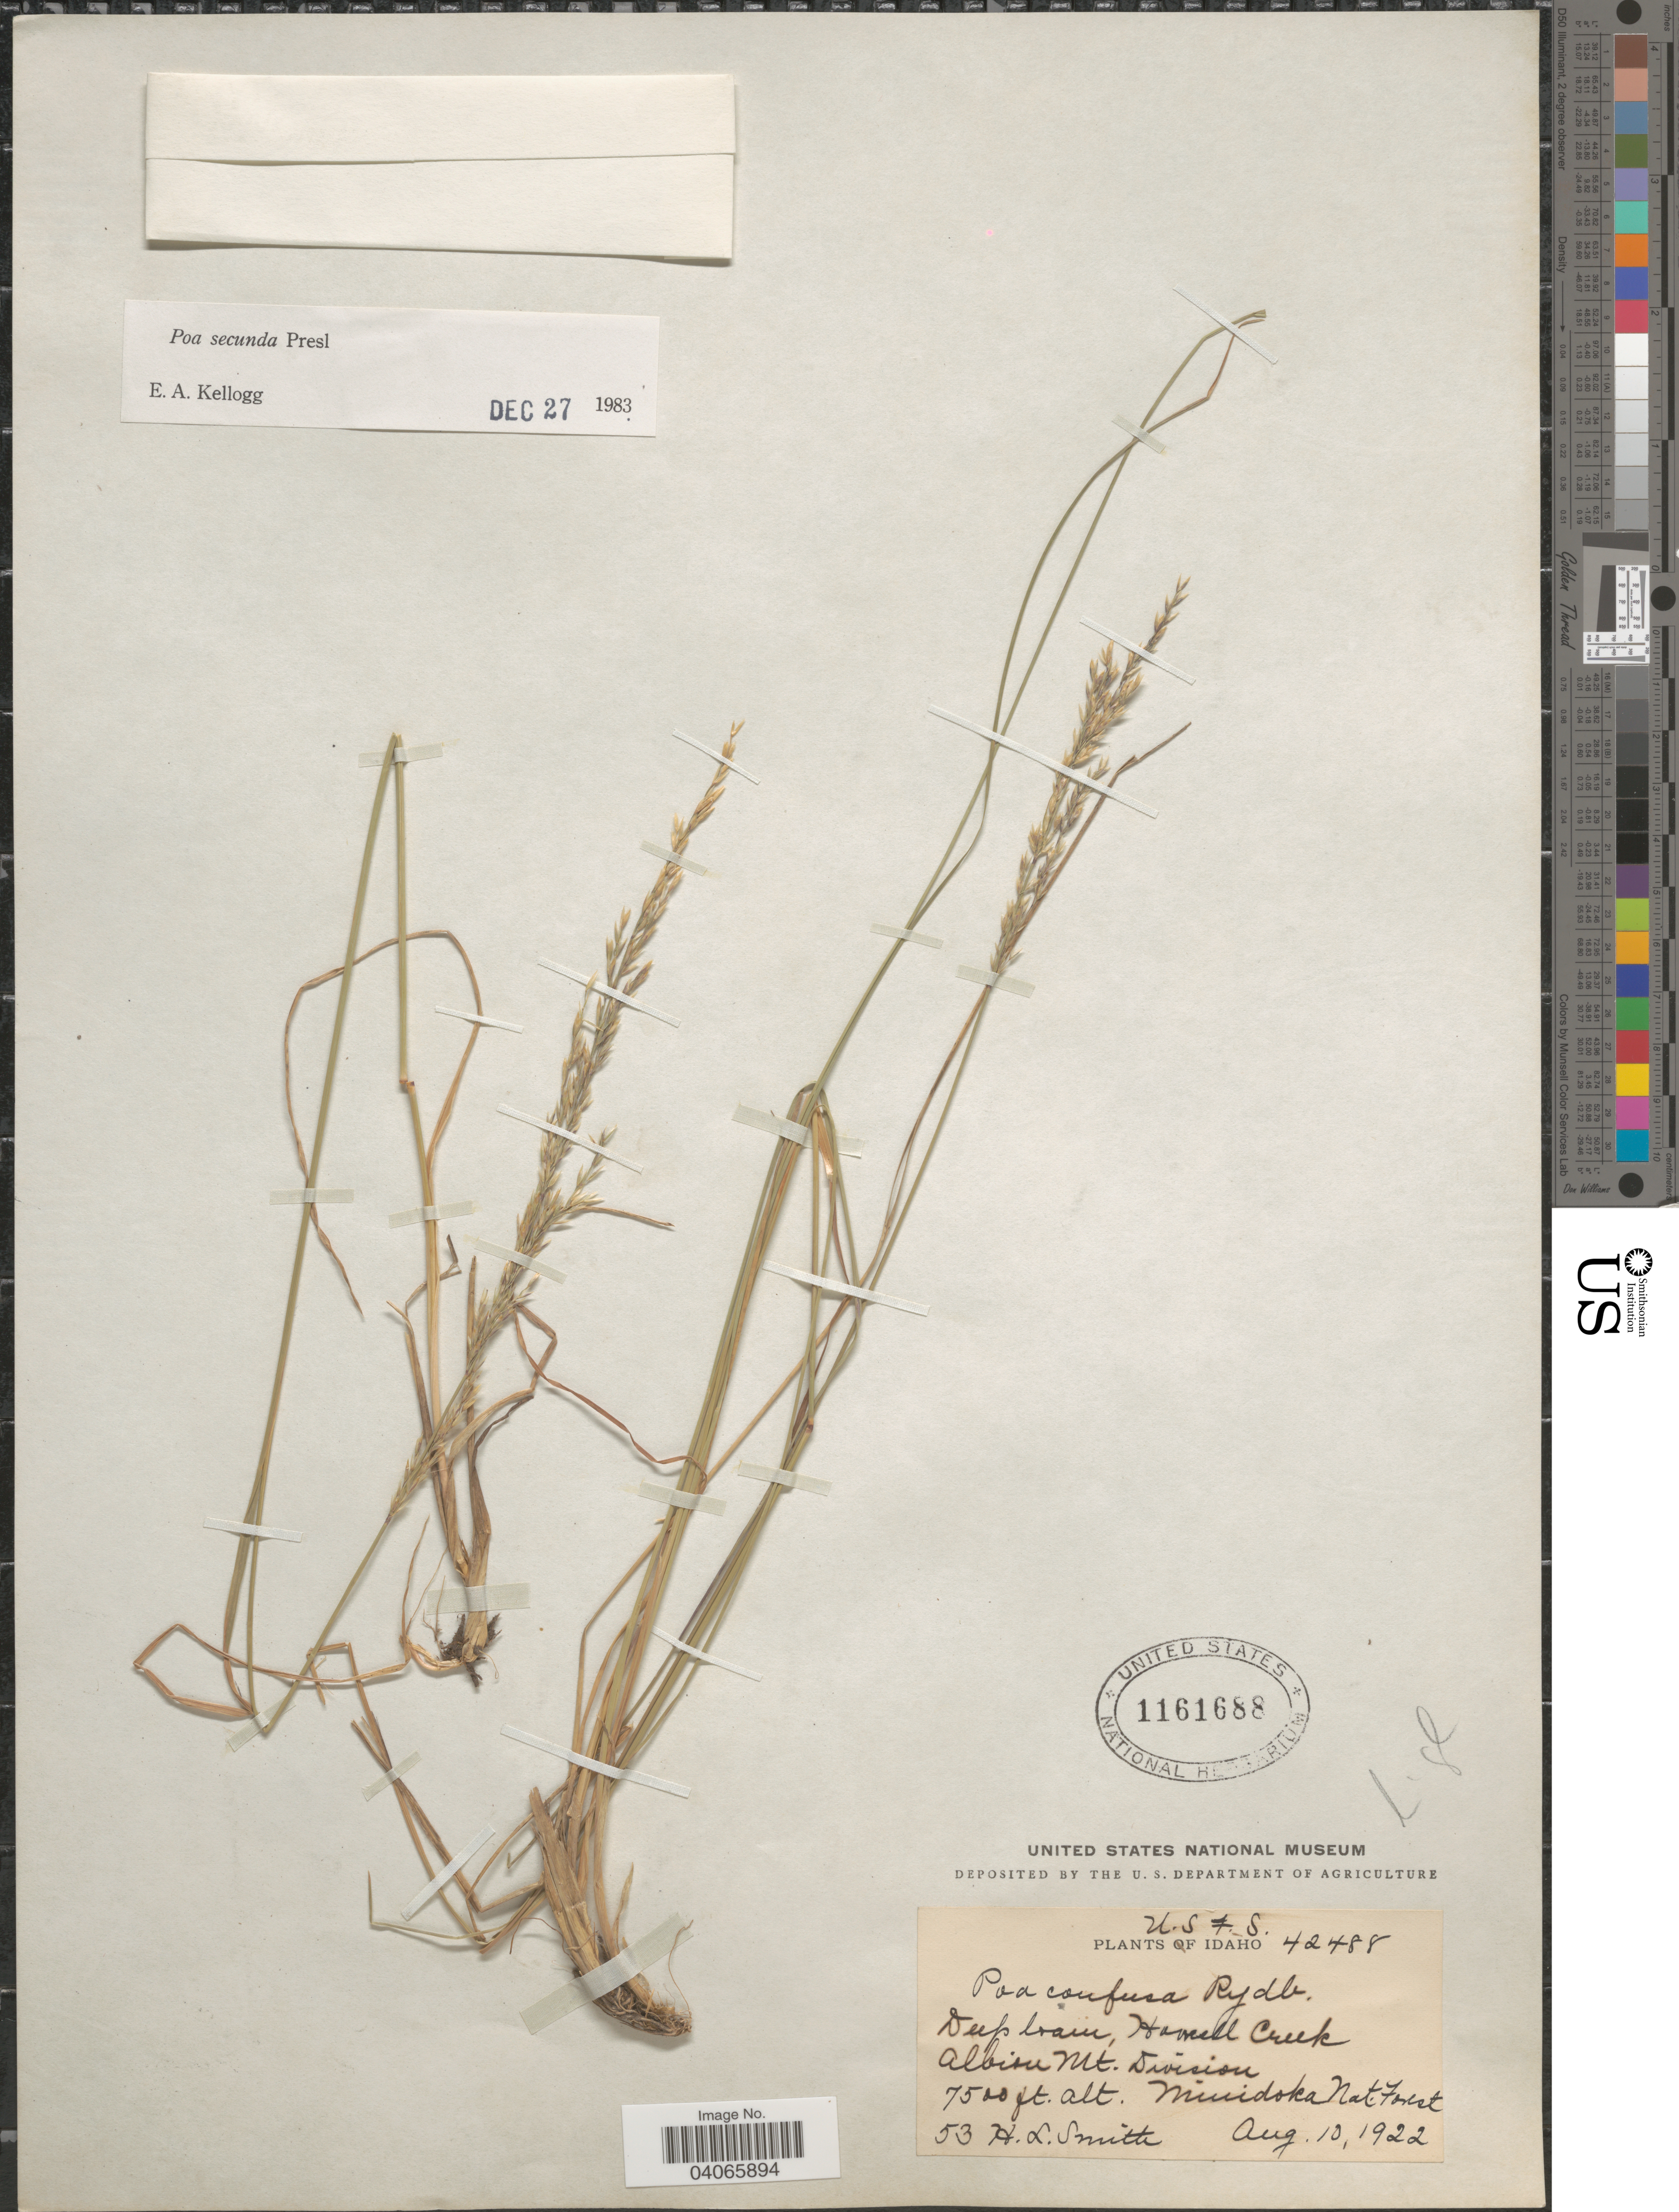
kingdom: Plantae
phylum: Tracheophyta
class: Liliopsida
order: Poales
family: Poaceae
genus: Poa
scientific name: Poa secunda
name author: J. Presl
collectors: H. L. Smith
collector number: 53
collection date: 1922-08-10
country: United States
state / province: Idaho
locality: Howell Creek. Albion Mt. Division. Minidoka Nat. Forest.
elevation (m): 2286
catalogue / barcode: US 1161688